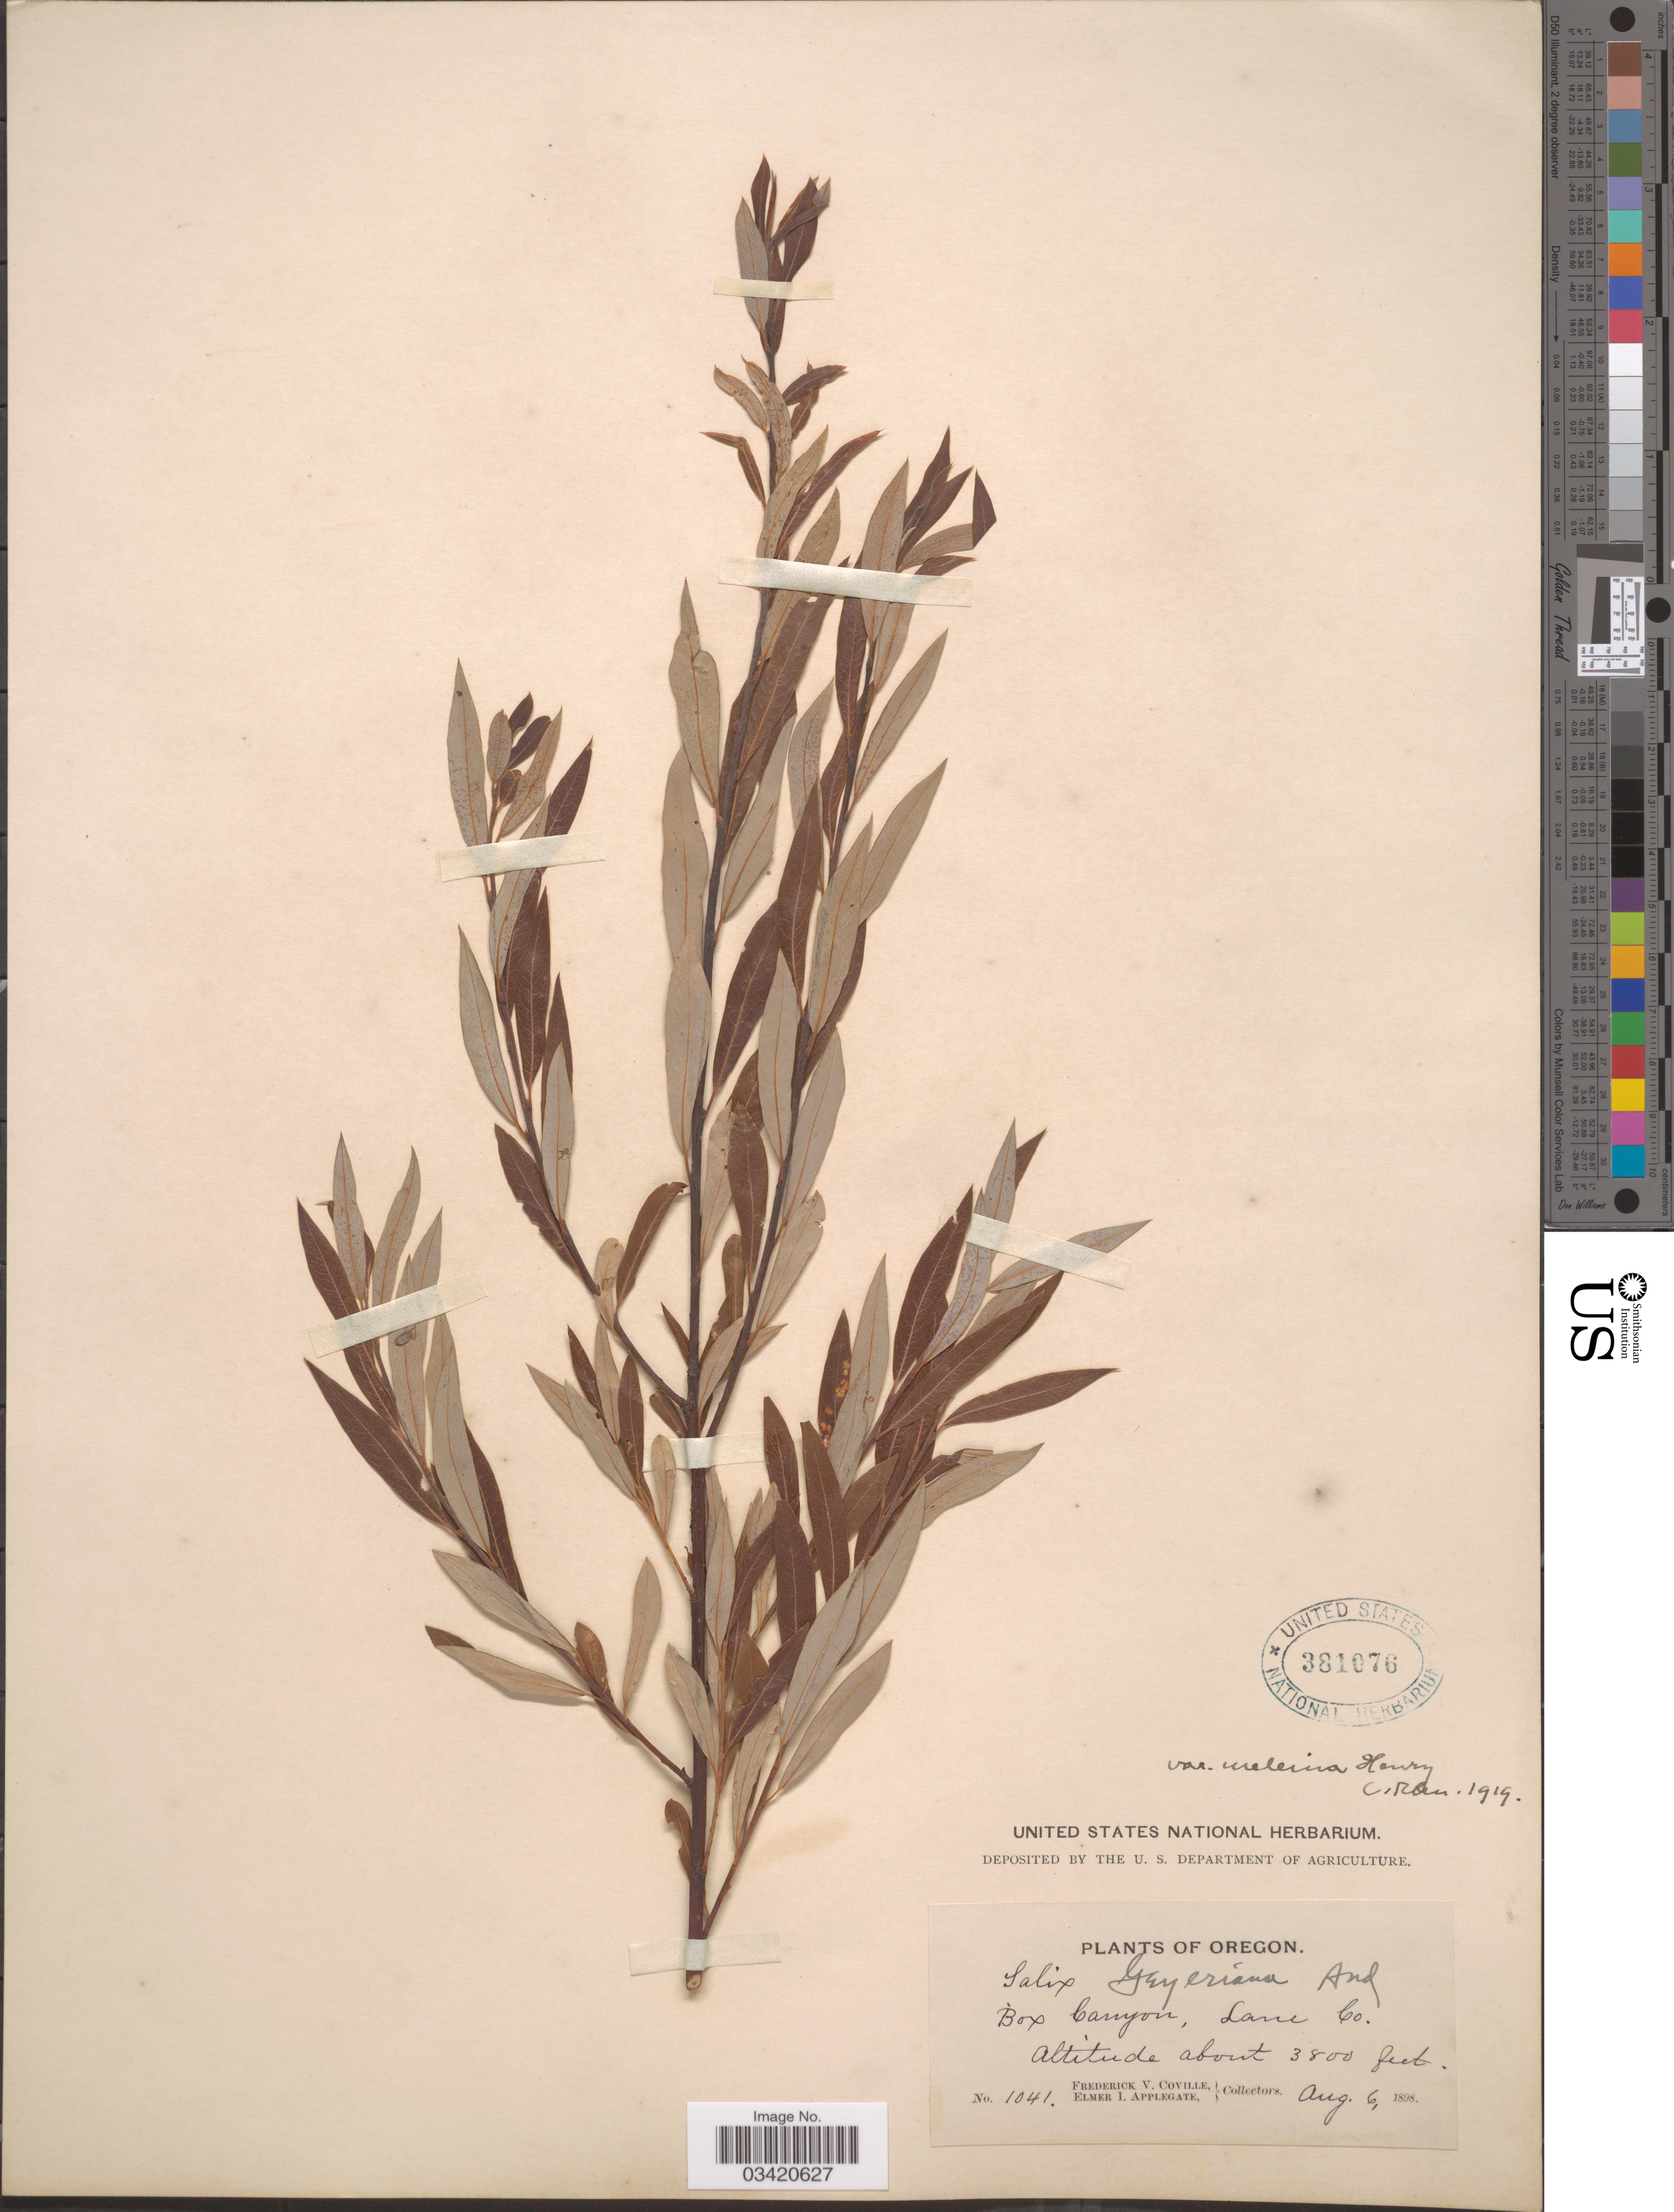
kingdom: Plantae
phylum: Tracheophyta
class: Magnoliopsida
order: Malpighiales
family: Salicaceae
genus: Salix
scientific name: Salix geyeriana var. meleina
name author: J.K. Henry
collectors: F. V. Coville & E. I. Applegate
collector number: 1041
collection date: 1898-08-06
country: United States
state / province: Oregon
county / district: Lane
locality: Box Canyon, Lane Co.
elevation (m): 1158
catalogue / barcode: US 381076